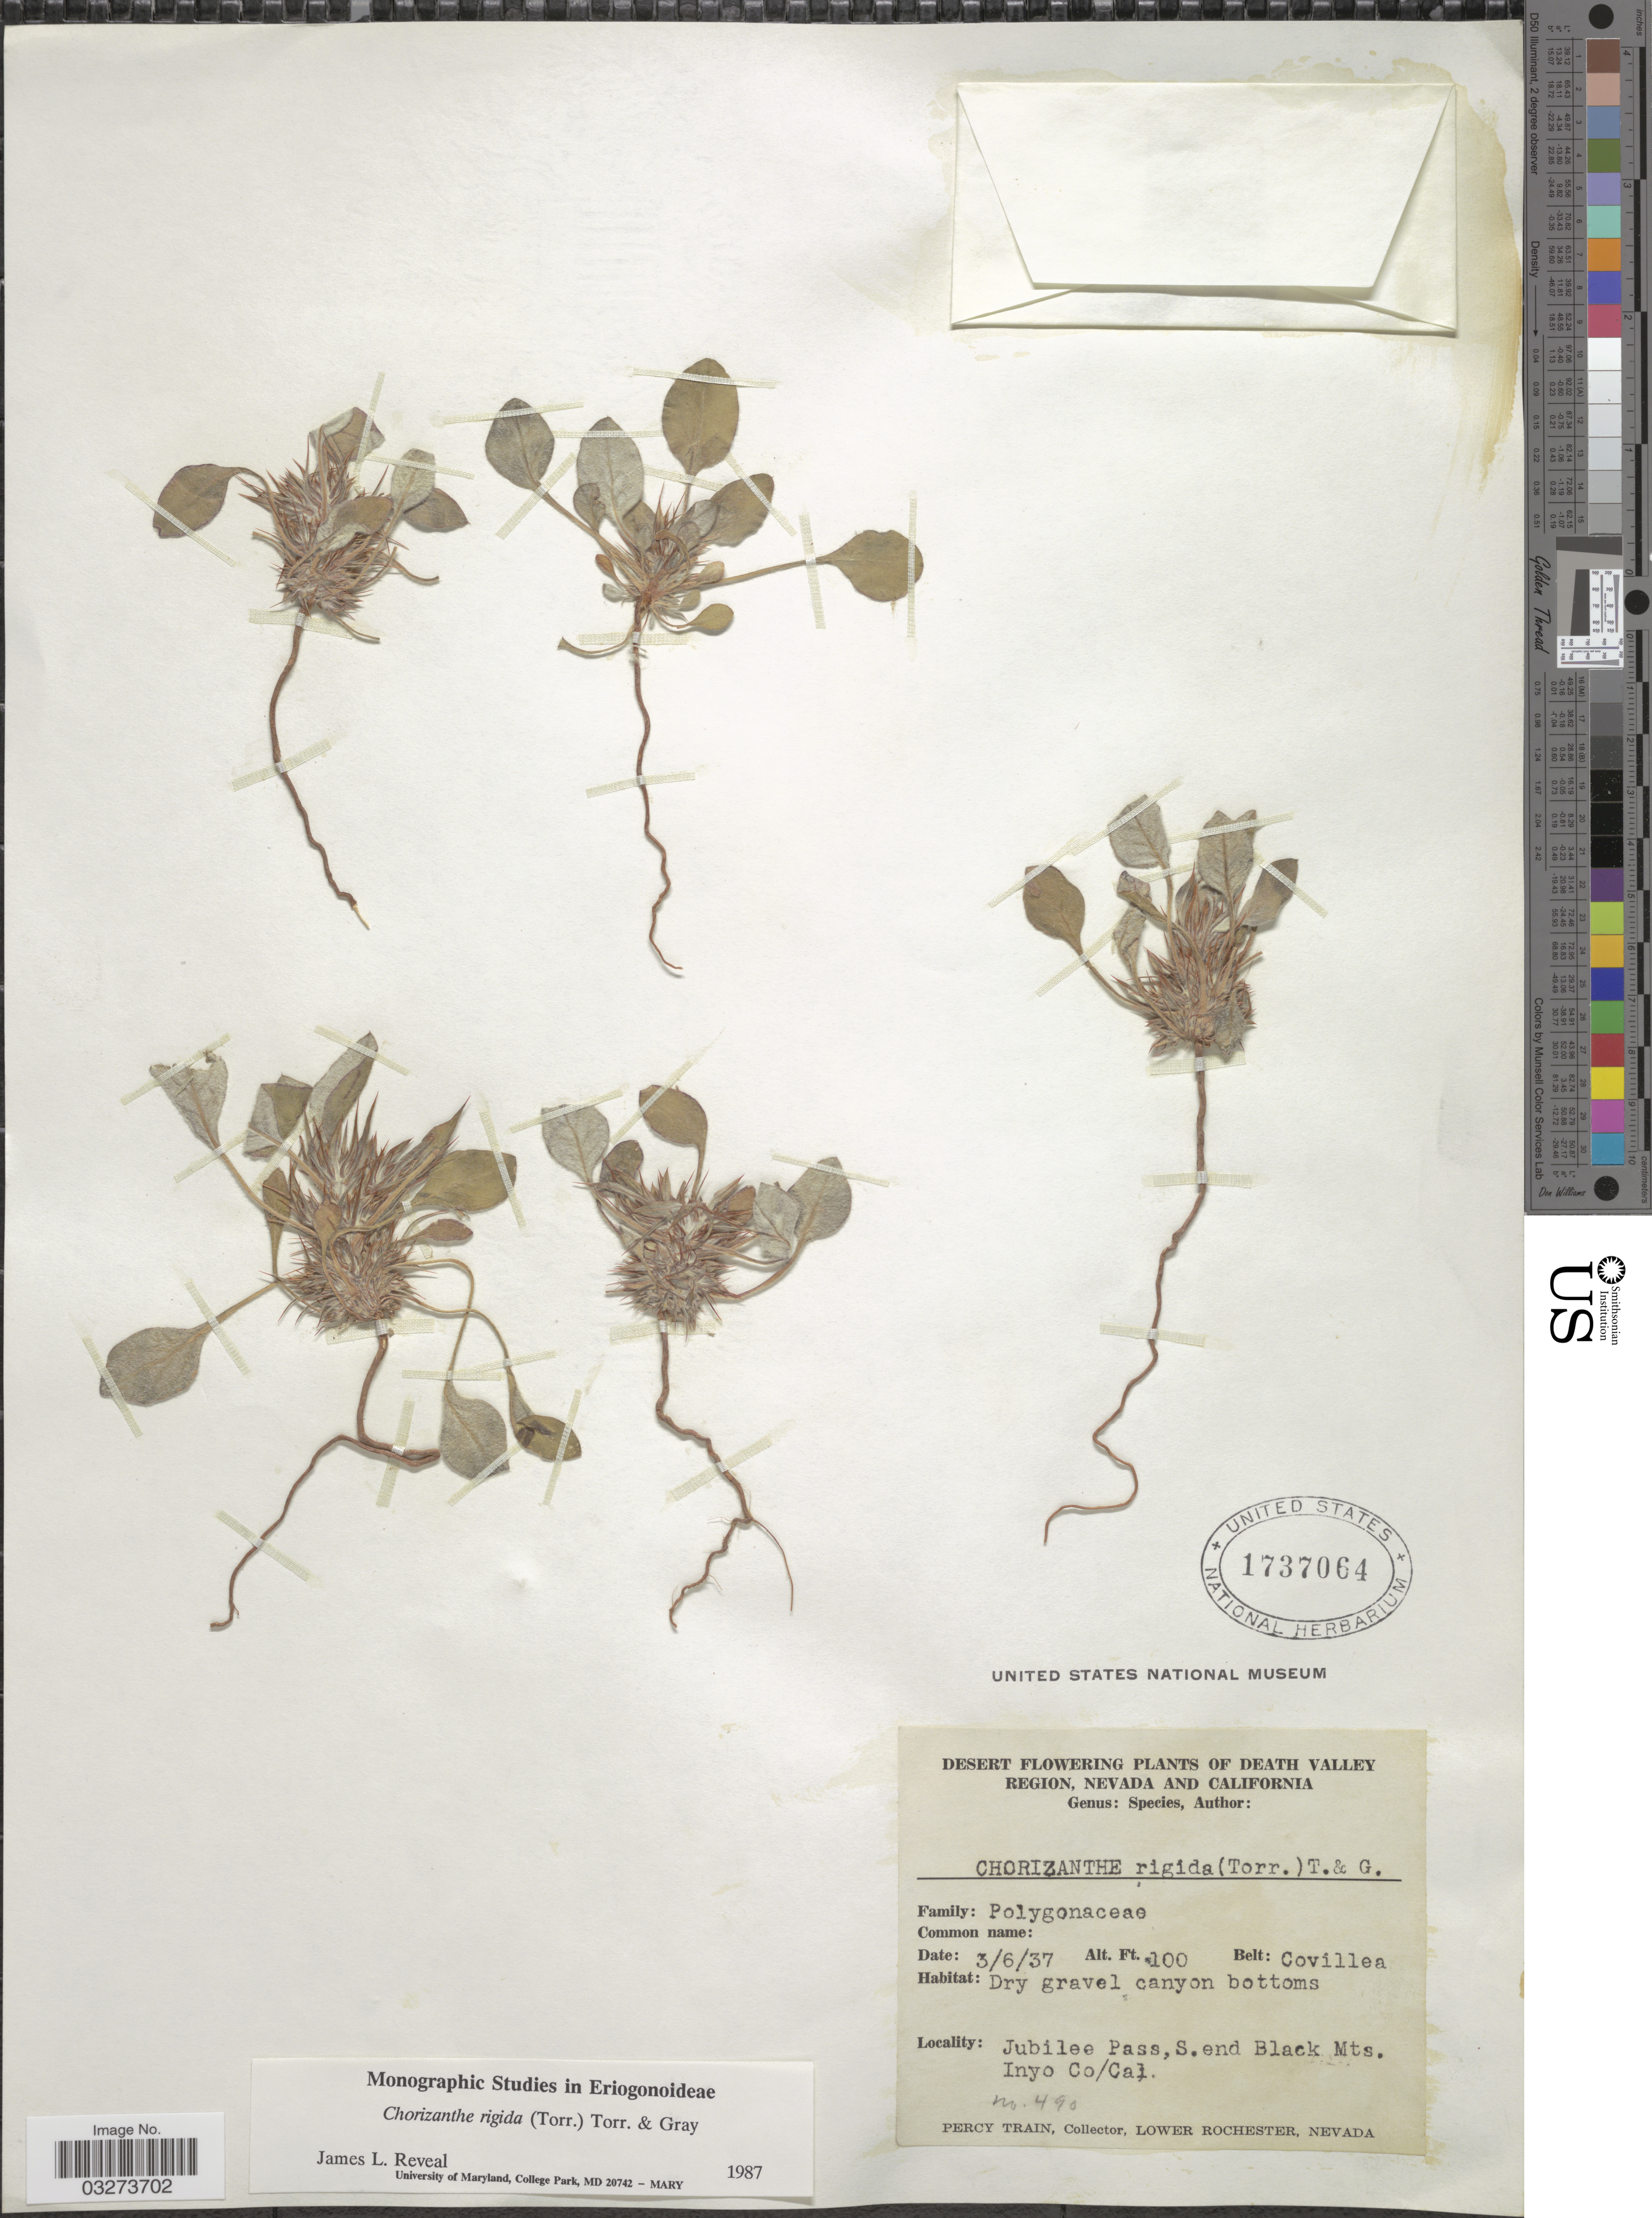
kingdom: Plantae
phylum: Tracheophyta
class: Magnoliopsida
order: Caryophyllales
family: Polygonaceae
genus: Chorizanthe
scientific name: Chorizanthe rigida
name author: (Torr.) Torr. & A. Gray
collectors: P. Train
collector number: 490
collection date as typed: Transcribed d/m/y: 6/3/37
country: United States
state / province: California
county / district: Inyo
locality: Death Valley Region, Jubilee Pass, S. end Black Mts., Inyo Co.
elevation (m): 30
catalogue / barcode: US 1737064